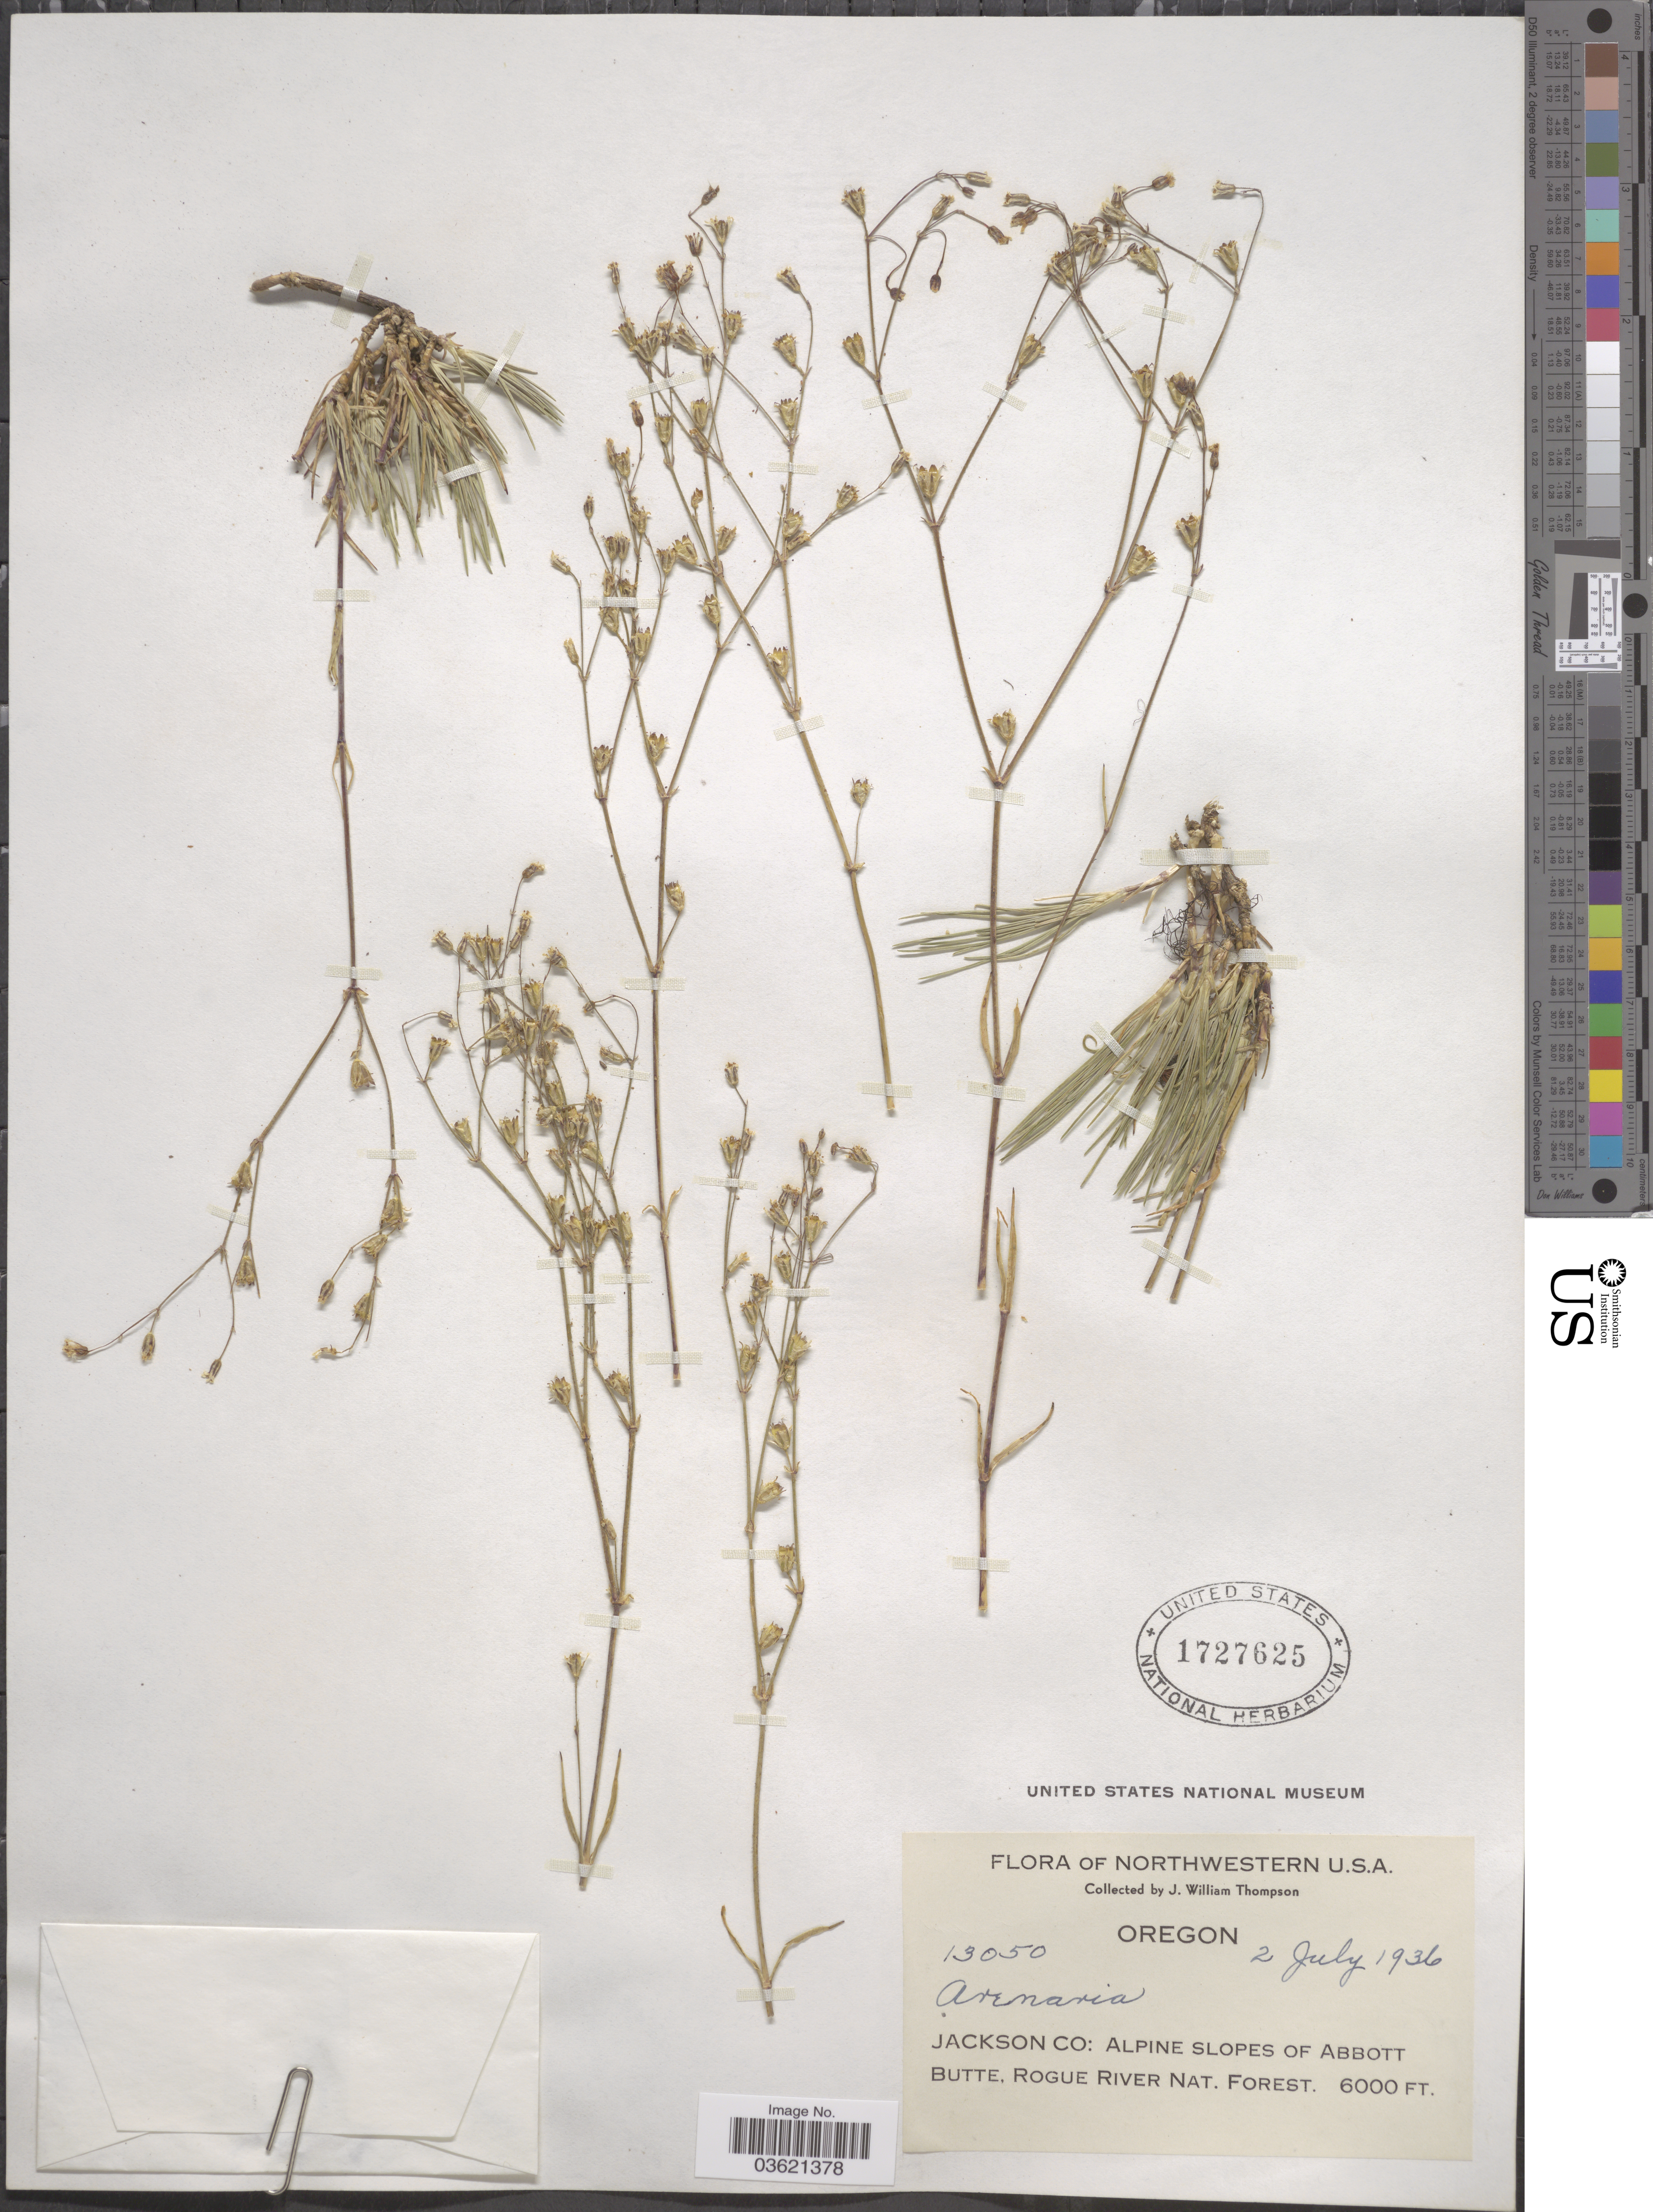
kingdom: Plantae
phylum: Tracheophyta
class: Magnoliopsida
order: Caryophyllales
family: Caryophyllaceae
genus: Arenaria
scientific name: Arenaria sp.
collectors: J. W. Thompson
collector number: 13050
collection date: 1936-07-02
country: United States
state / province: Oregon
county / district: Jackson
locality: Northwestern U.S.A. Jackson Co: Alpine slopes of Abbott Butte, Rogue River Nat. Forest.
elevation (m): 1829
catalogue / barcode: US 1727625